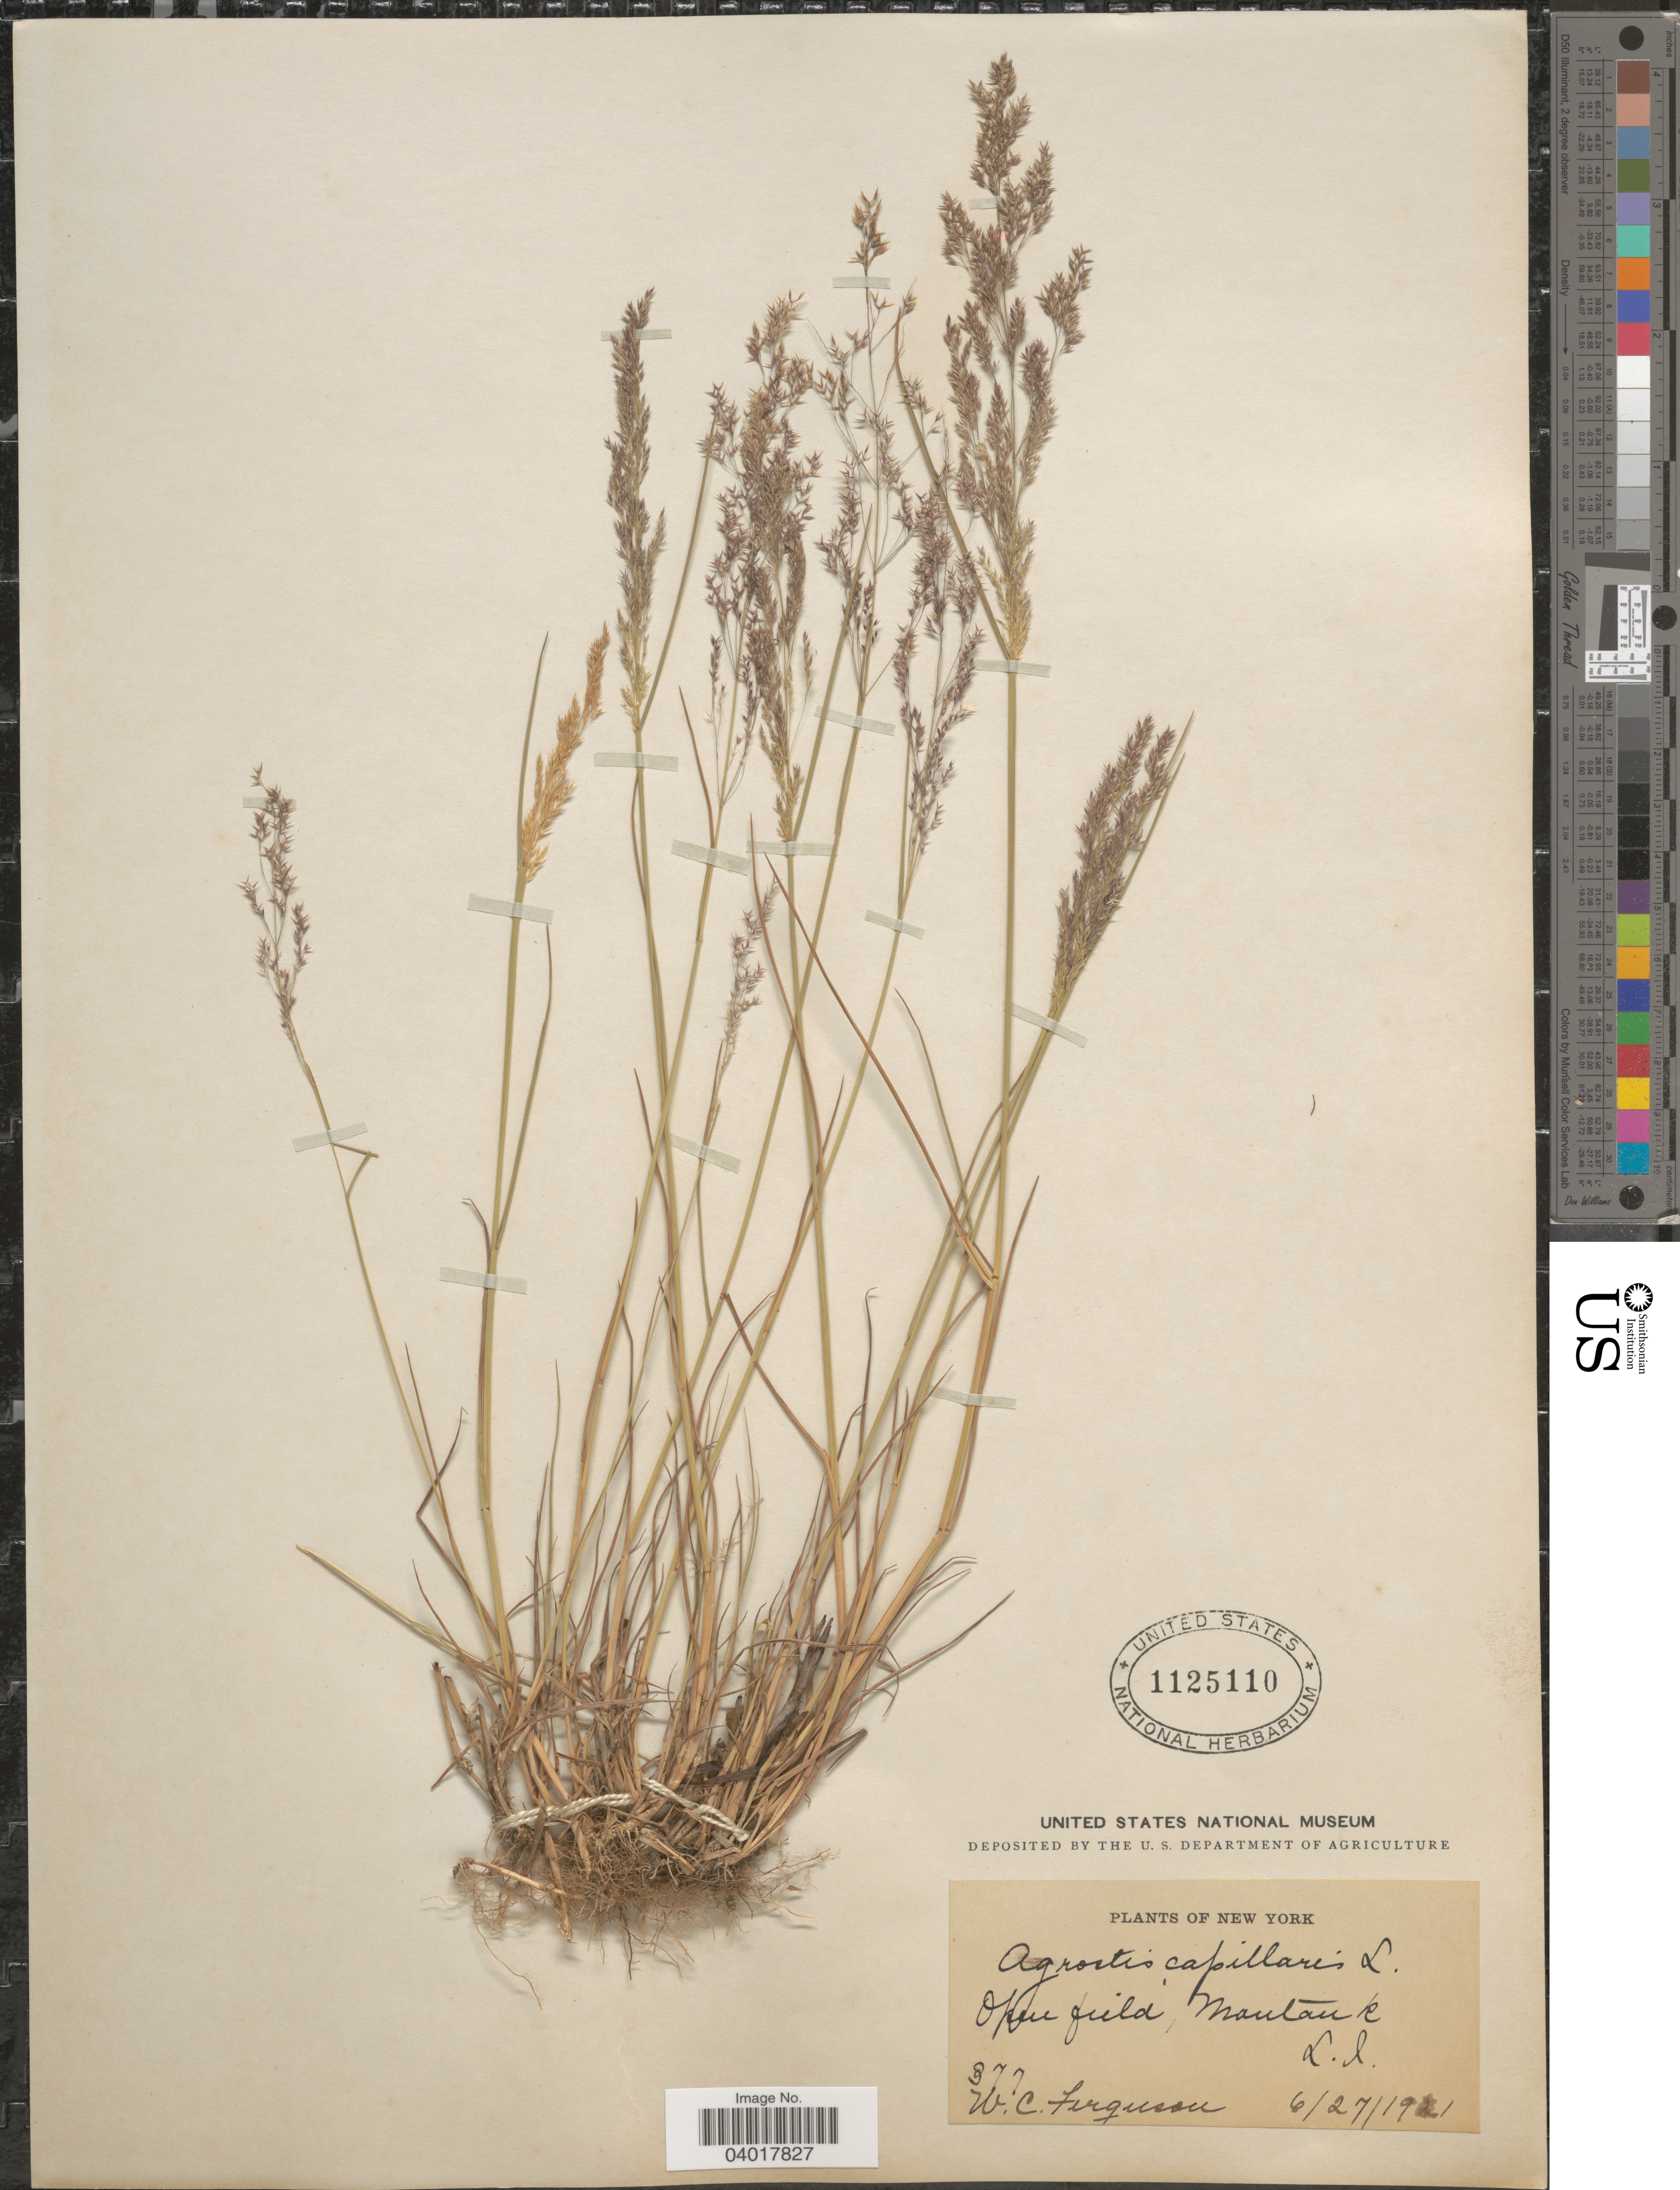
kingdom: Plantae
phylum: Tracheophyta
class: Liliopsida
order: Poales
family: Poaceae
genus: Agrostis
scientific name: Agrostis capillaris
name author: L.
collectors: W. Ferguson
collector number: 377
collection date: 1921-06-27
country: United States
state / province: New York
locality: Open field, Montauk L. I.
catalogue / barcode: US 1125110